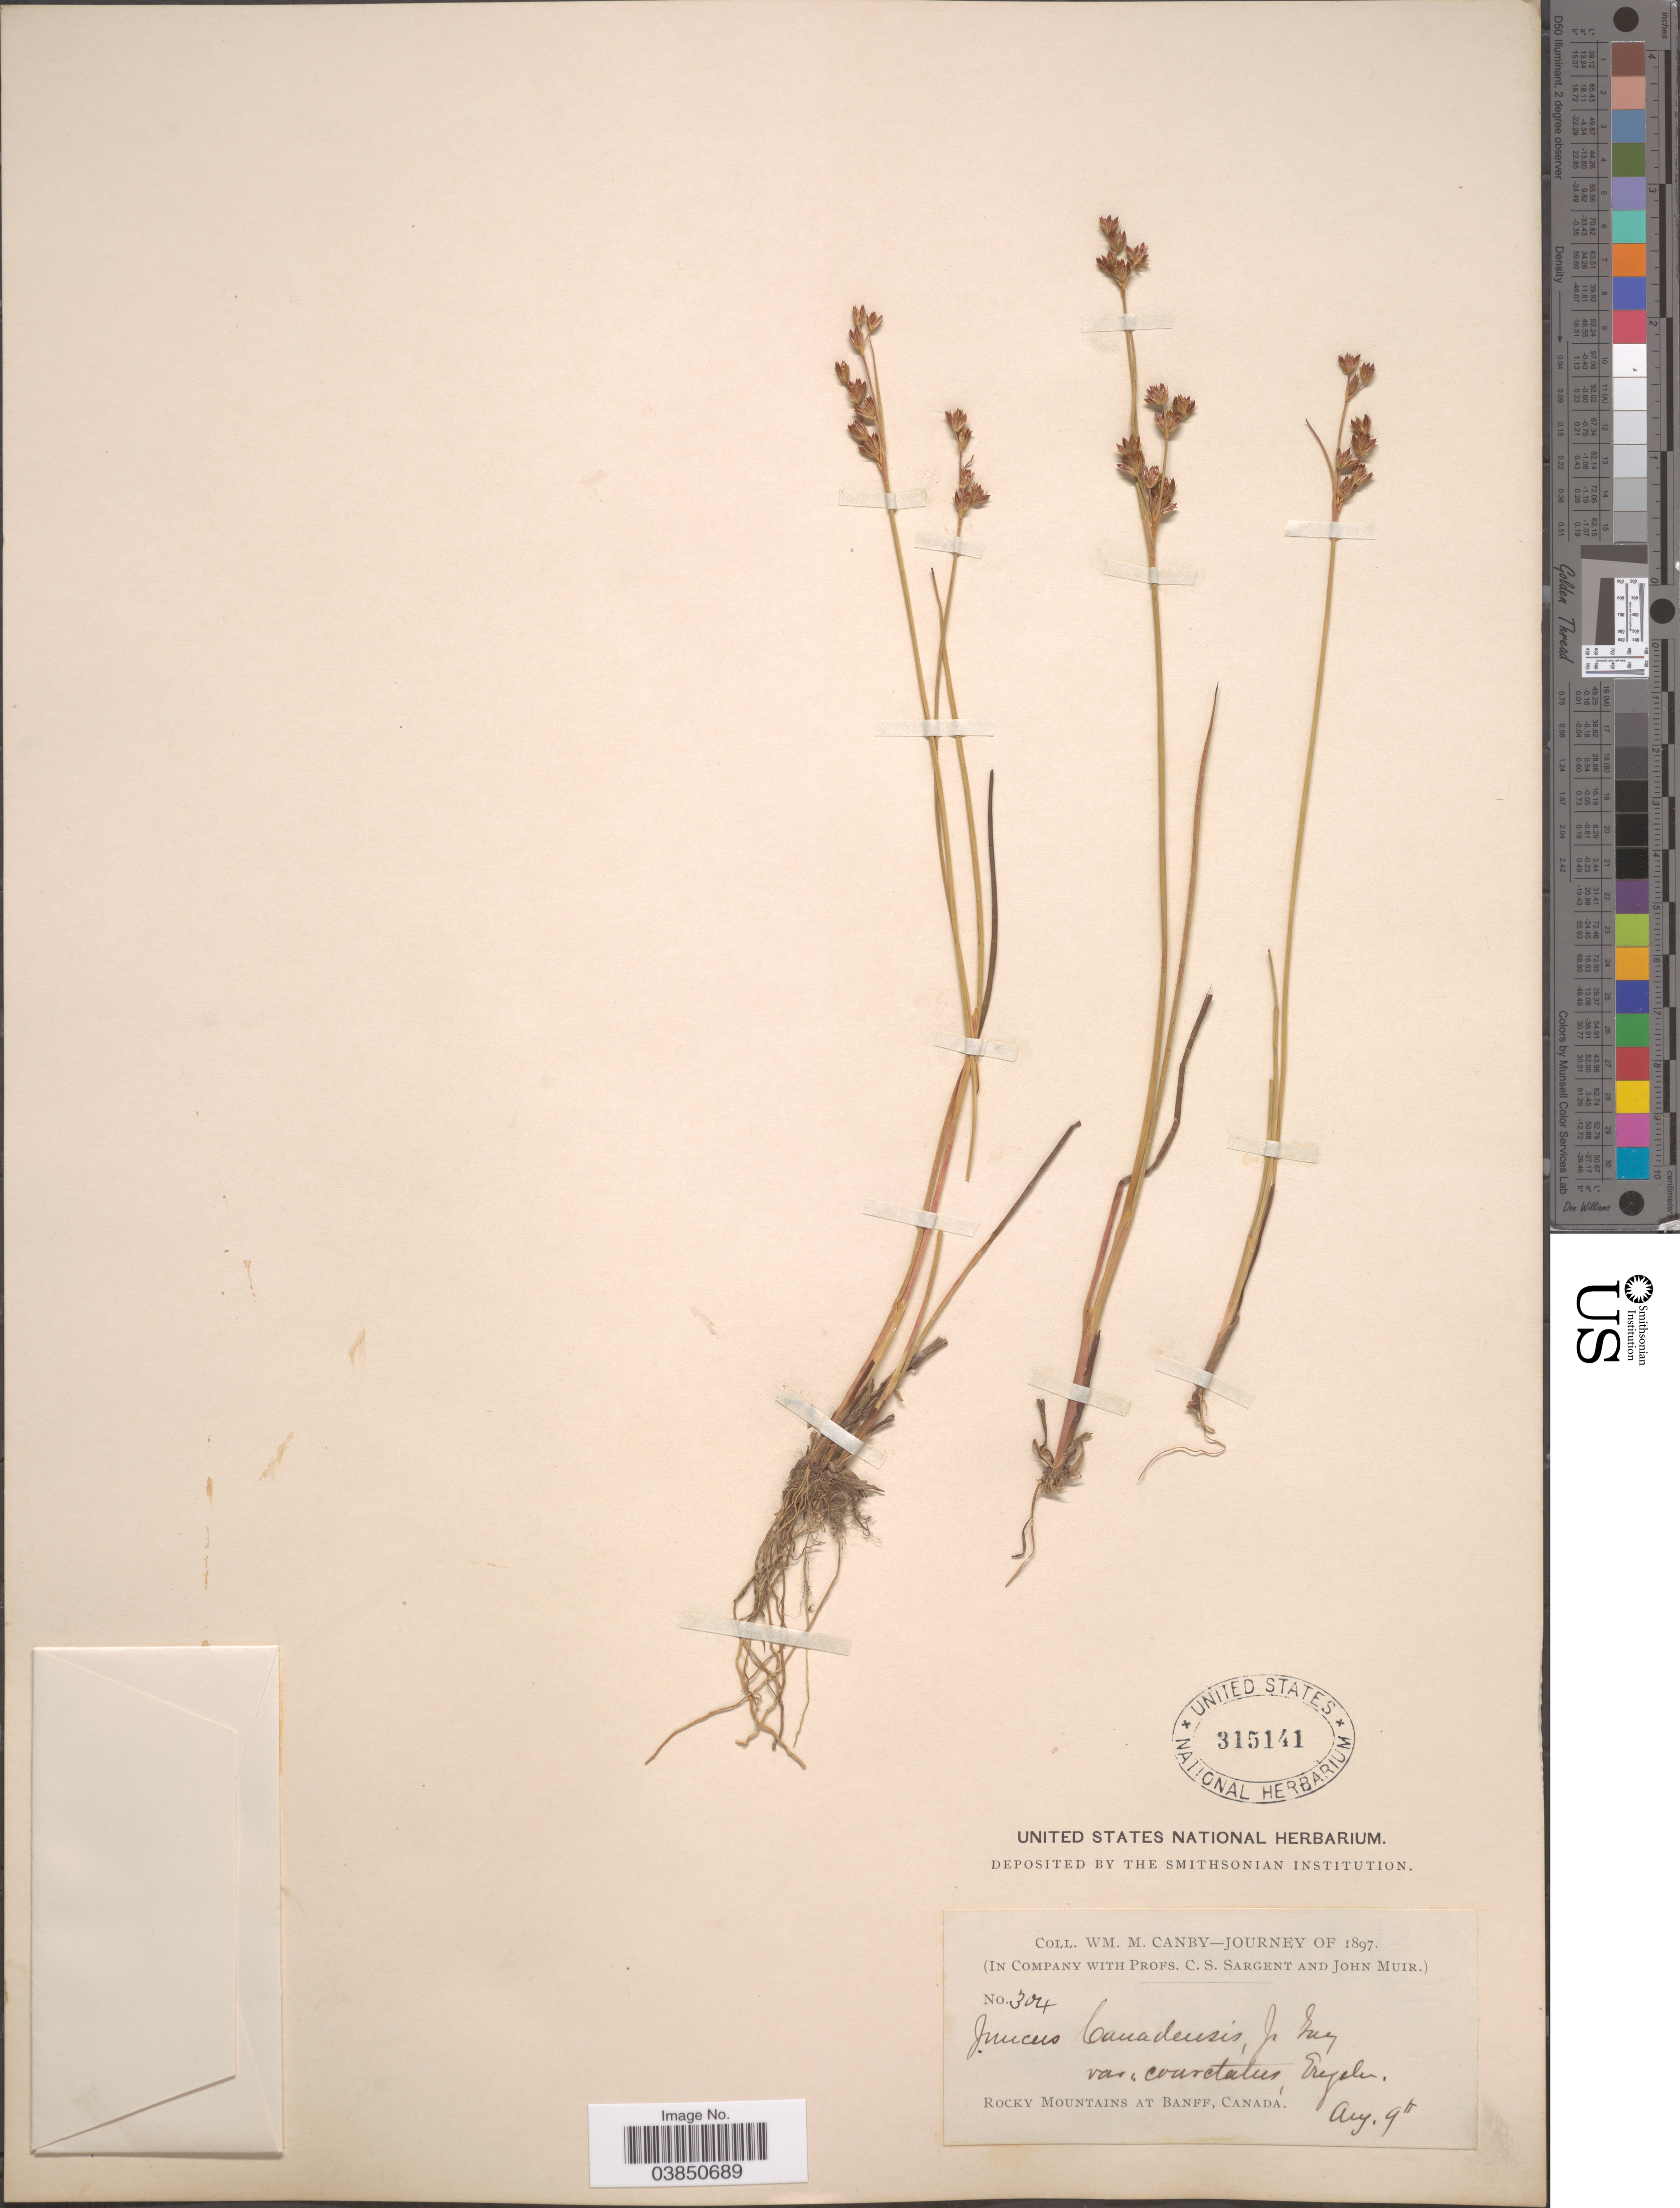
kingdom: Plantae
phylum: Tracheophyta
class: Liliopsida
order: Poales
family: Juncaceae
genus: Juncus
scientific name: Juncus brevicaudatus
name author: (Engelm.) Fernald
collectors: W. M. Canby, C. S. Sargent & J. Muir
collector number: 304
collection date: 1897-08-09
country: Canada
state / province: Alberta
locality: Rocky mountains at Banff.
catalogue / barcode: US 315141